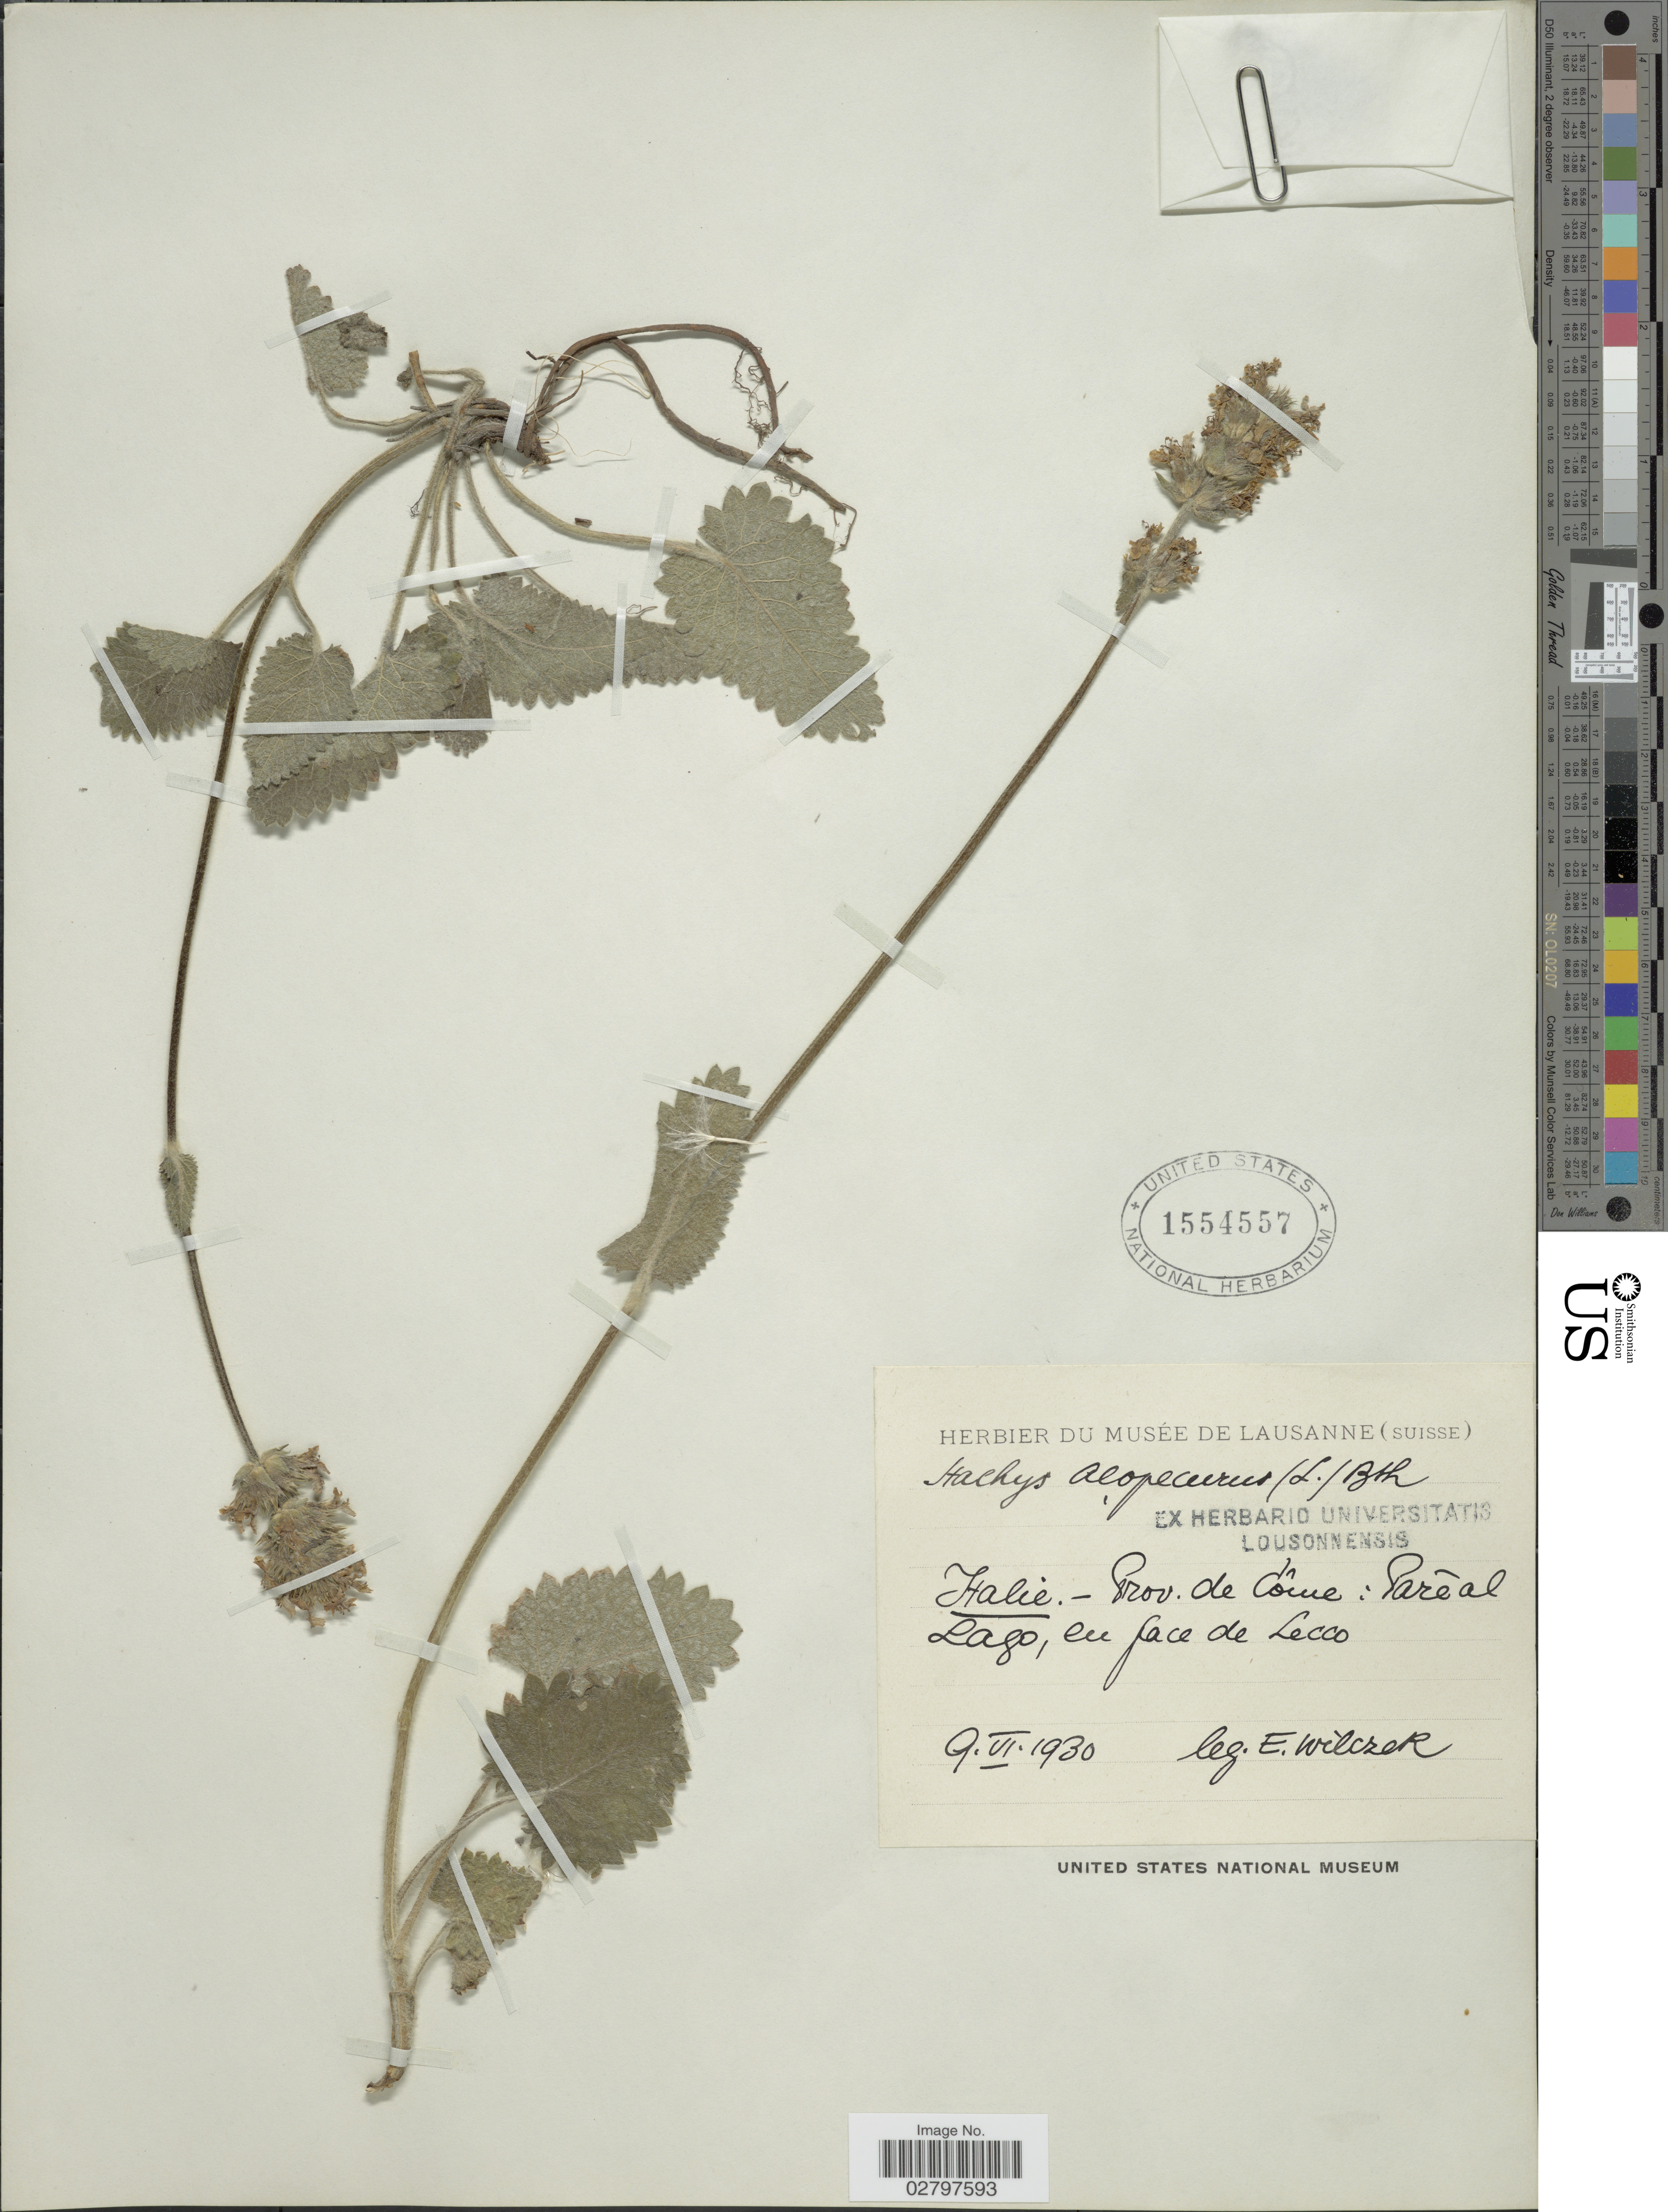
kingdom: Plantae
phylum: Tracheophyta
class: Magnoliopsida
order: Lamiales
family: Lamiaceae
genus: Stachys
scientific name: Stachys alopecuros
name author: (L.) Benth.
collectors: E. Wilczek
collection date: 1930-06-09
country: Italy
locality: Prov. de Côme: Paréal Lago, en face de Lecco.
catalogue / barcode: US 1554557